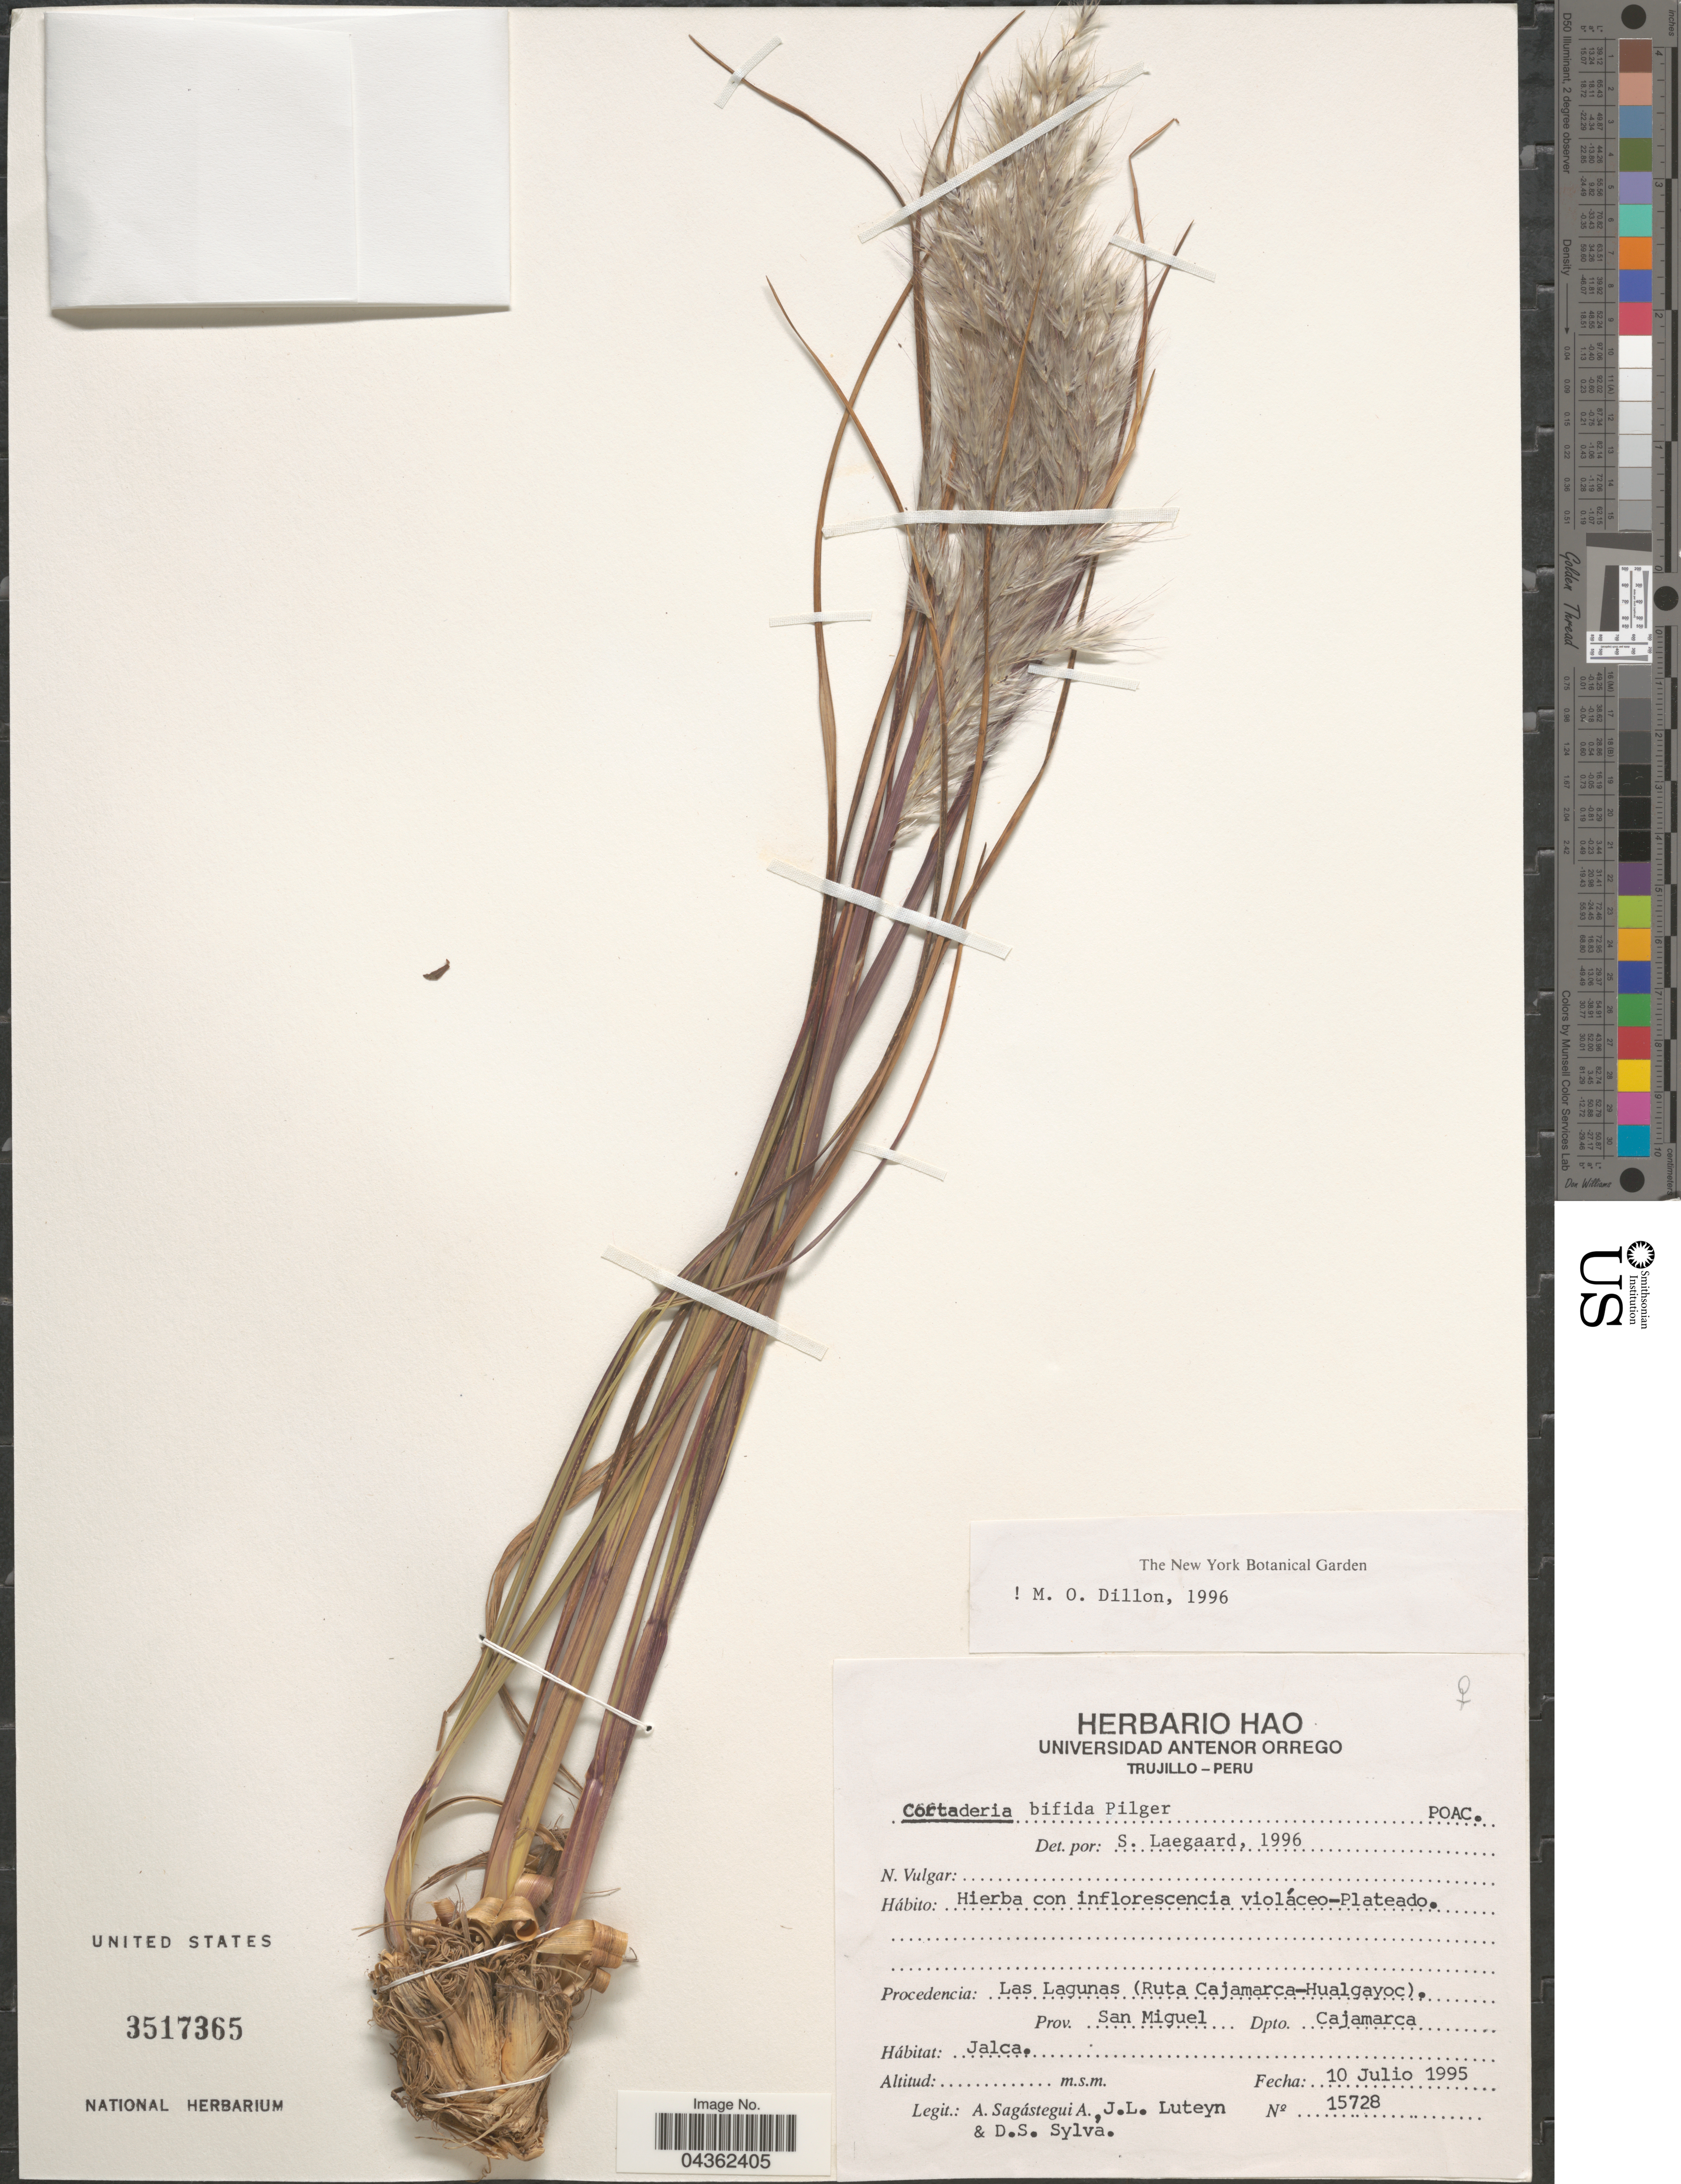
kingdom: Plantae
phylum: Tracheophyta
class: Liliopsida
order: Poales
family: Poaceae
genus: Cortaderia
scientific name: Cortaderia bifida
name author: Pilg.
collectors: A. Sagástegui A., J. Luteyn & D. Sylva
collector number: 15728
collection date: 1995-07-15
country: Peru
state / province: Cajamarca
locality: Las Lagunas (Ruta Cujamarca-Hualgayoc). Prov. San Miguel. Dpto. Cajamarca.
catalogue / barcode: US 3517365